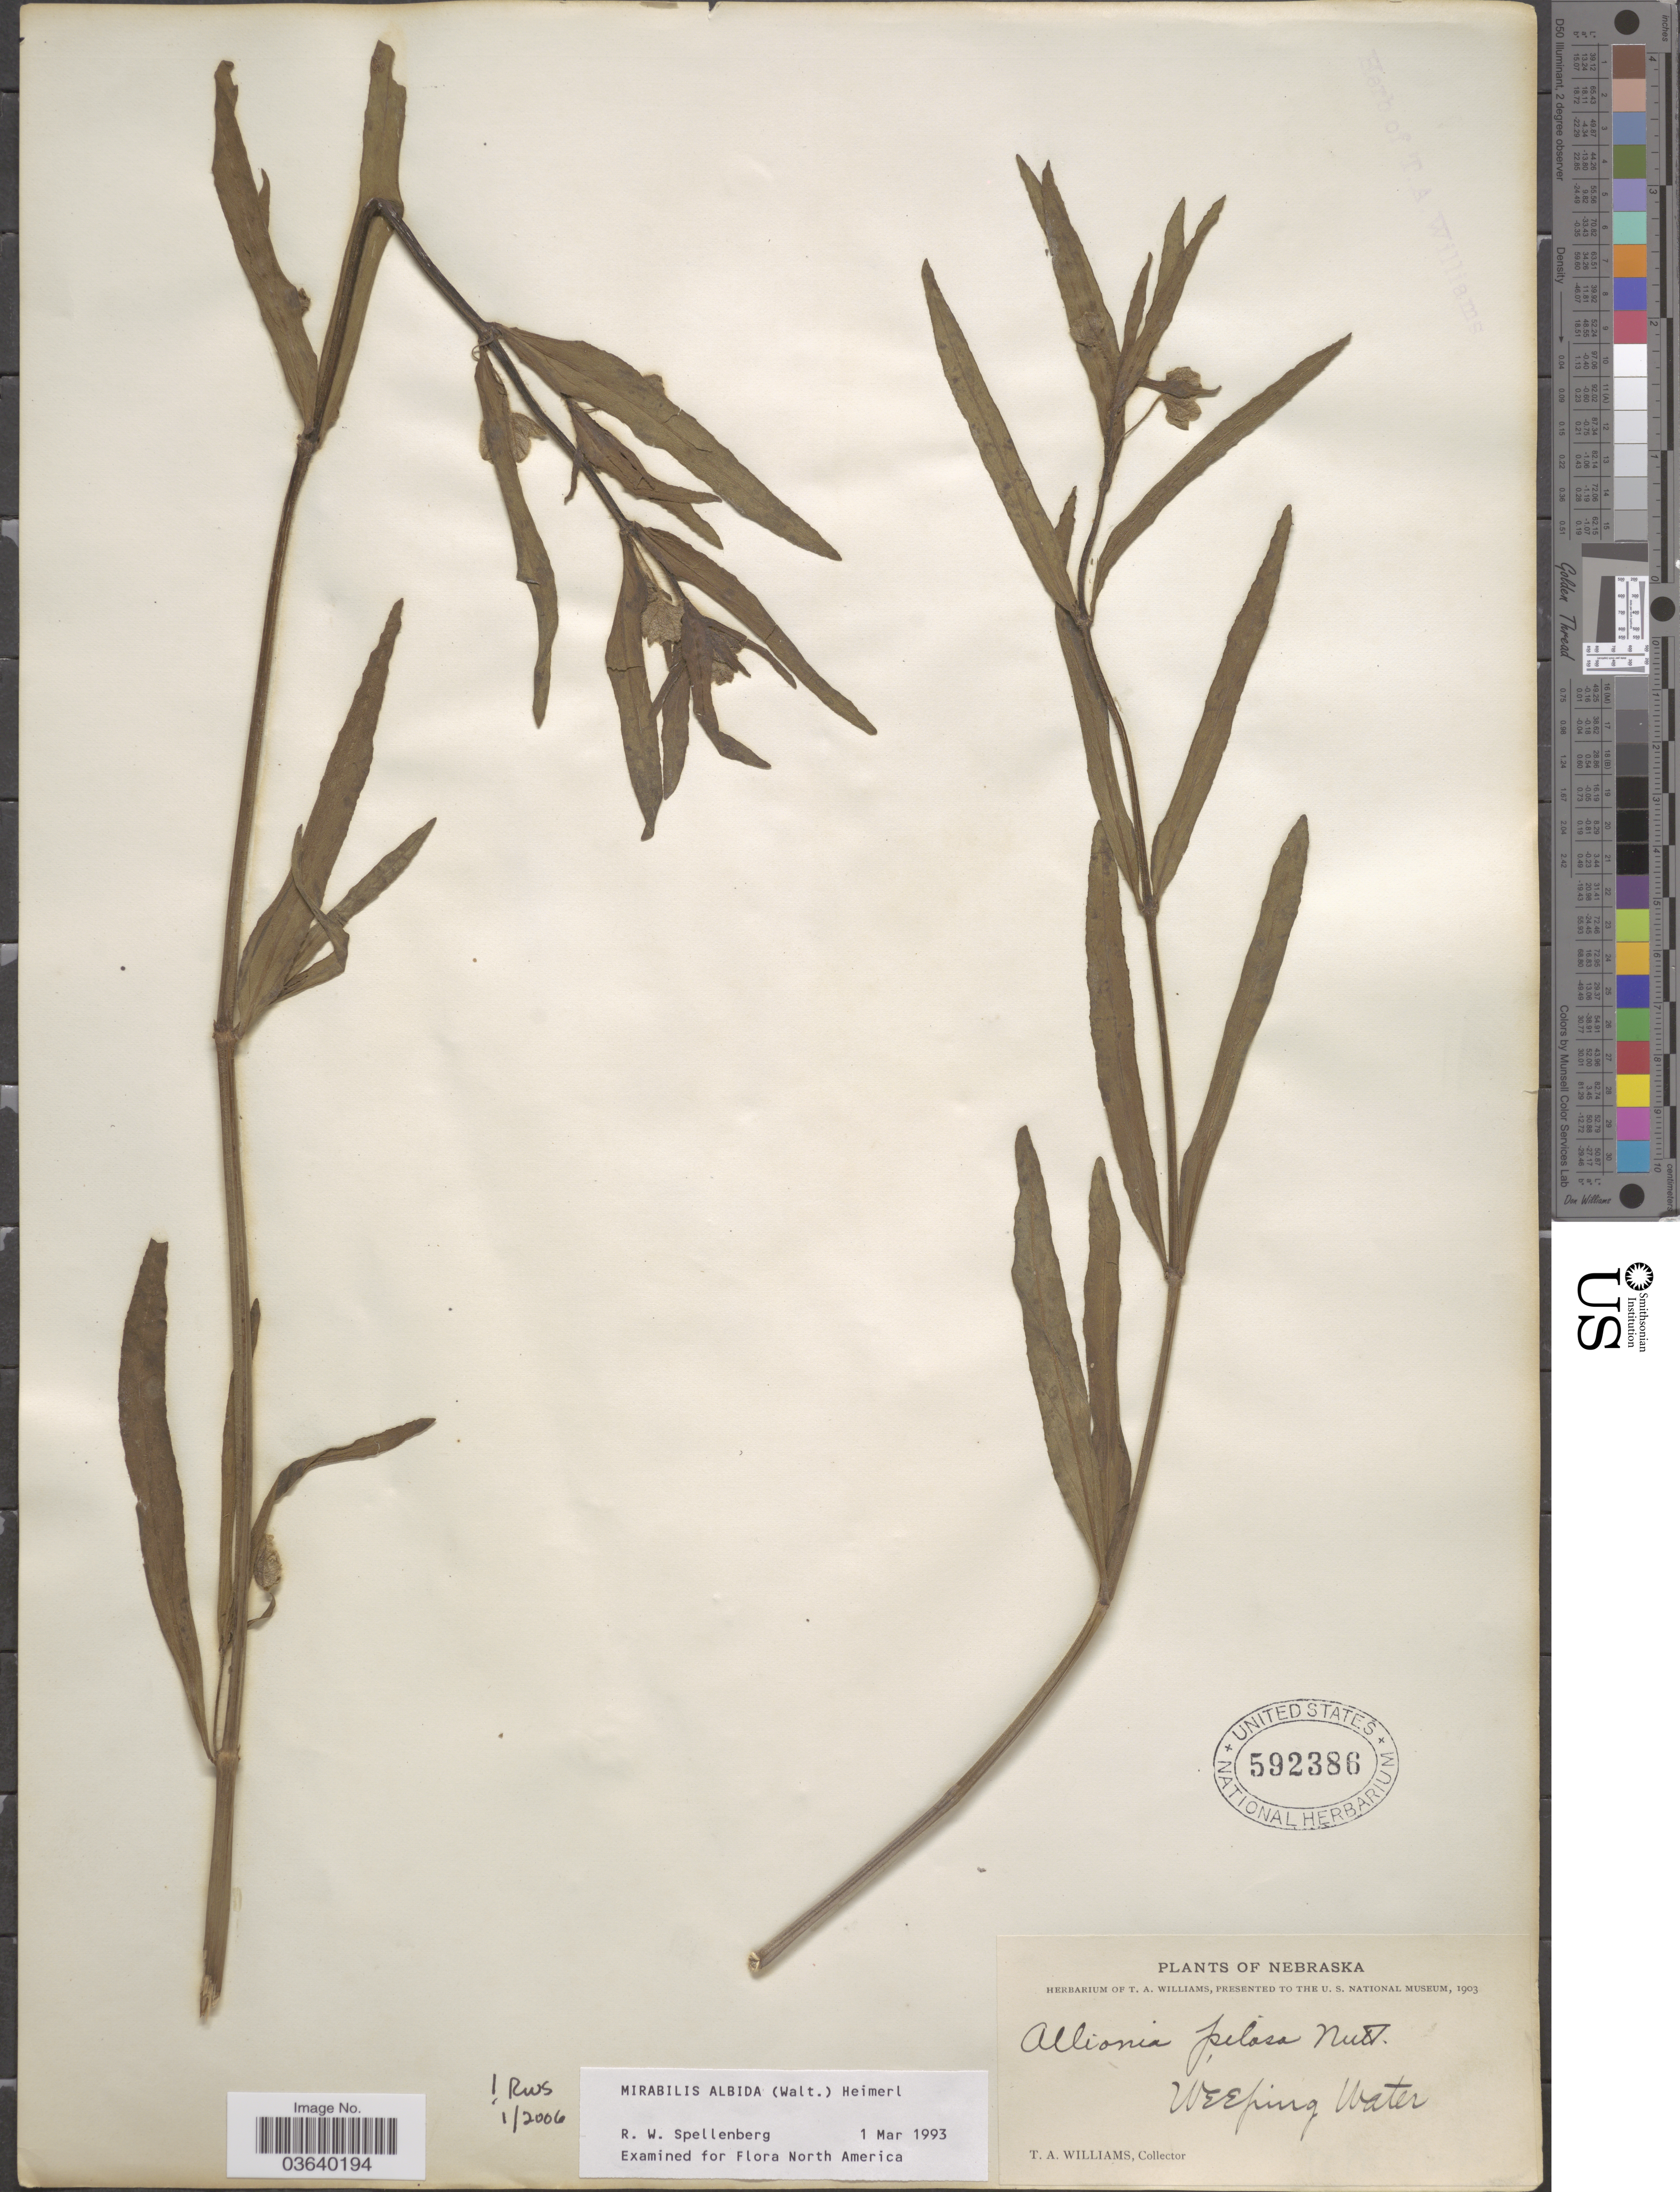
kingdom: Plantae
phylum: Tracheophyta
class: Magnoliopsida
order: Caryophyllales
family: Nyctaginaceae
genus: Mirabilis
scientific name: Mirabilis albida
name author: (Walter) Heimerl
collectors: T. Williams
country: United States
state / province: Nebraska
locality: Weeping Water.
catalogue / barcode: US 592386